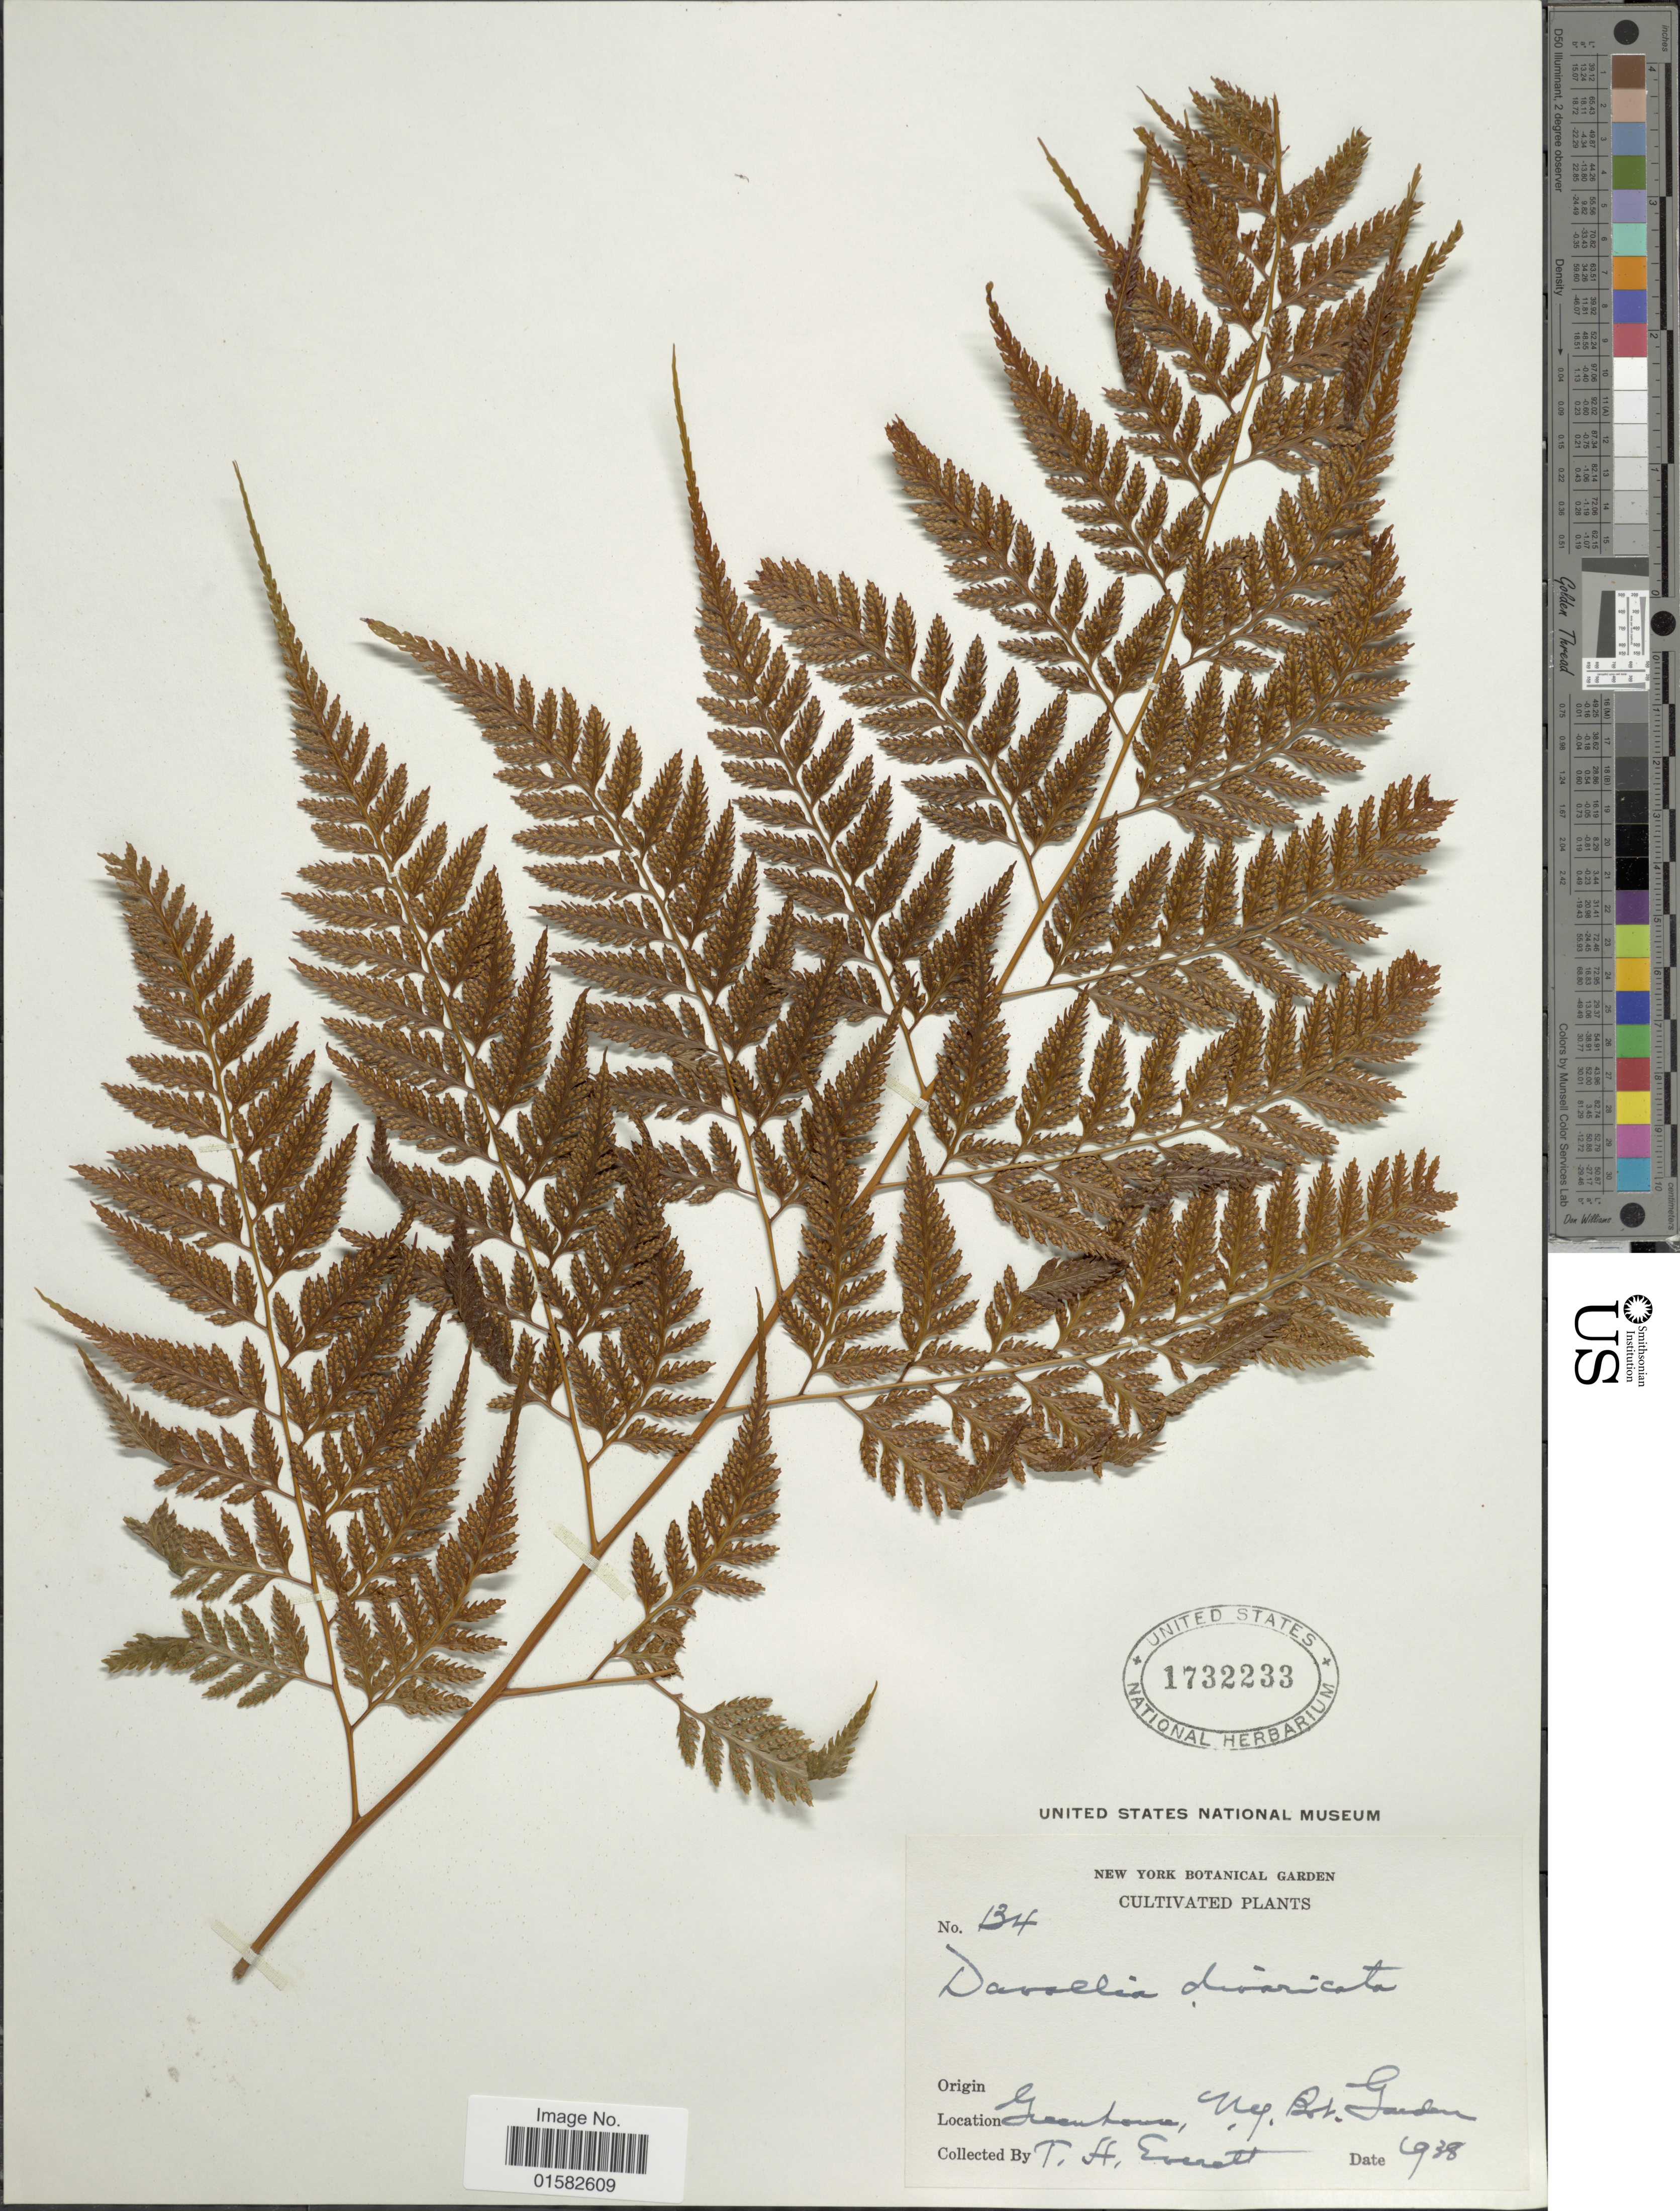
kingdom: Plantae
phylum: Tracheophyta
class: Polypodiopsida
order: Polypodiales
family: Davalliaceae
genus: Davallia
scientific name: Davallia divaricata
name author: Blume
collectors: T. Everett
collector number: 134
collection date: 1938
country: United States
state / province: New York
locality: Greenhouse, Ny Bot. Garden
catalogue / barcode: US 1732233